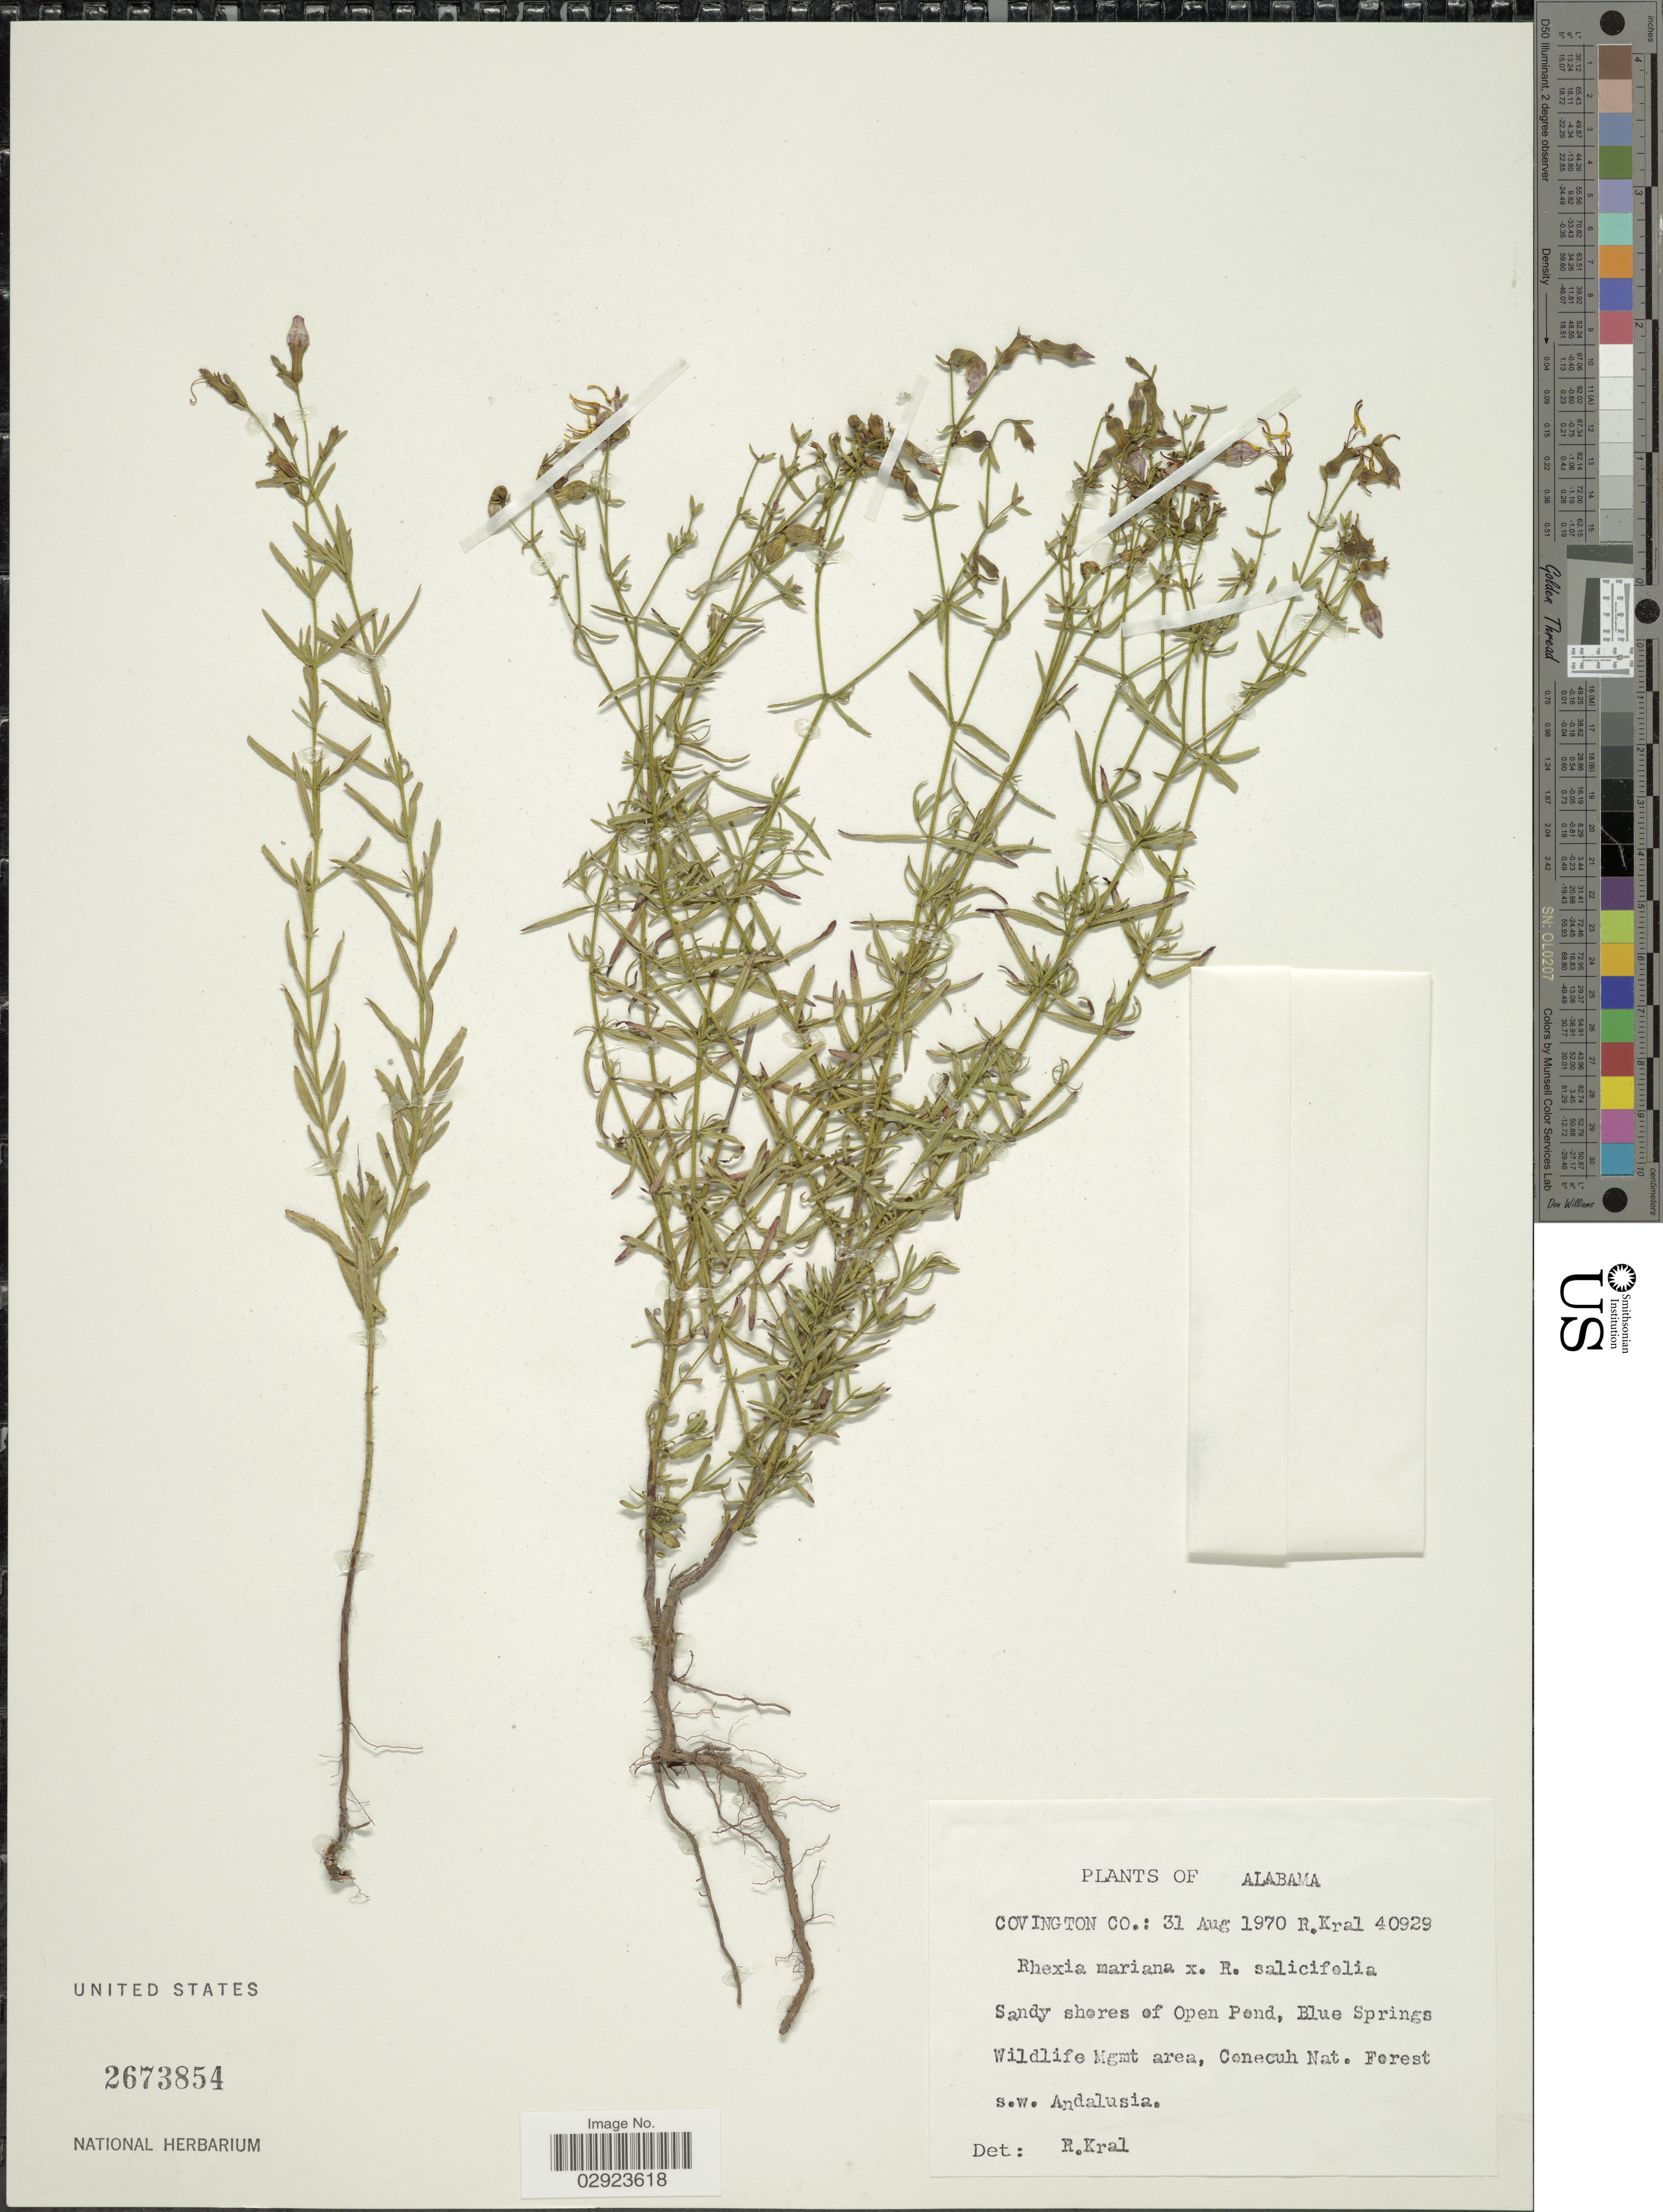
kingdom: Plantae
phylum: Tracheophyta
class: Magnoliopsida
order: Myrtales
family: Melastomataceae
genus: Rhexia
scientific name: Rhexia mariana x R. salicifolia Kral & Bostick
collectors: R. Kral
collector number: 40929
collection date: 1970-08-31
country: United States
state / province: Alabama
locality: Covington Co. Sandy shores of Open Pond, Blue Springs Wildlife Mgmt area, Conecuh Nat. forest s.w. Andalusia.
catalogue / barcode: US 2673854